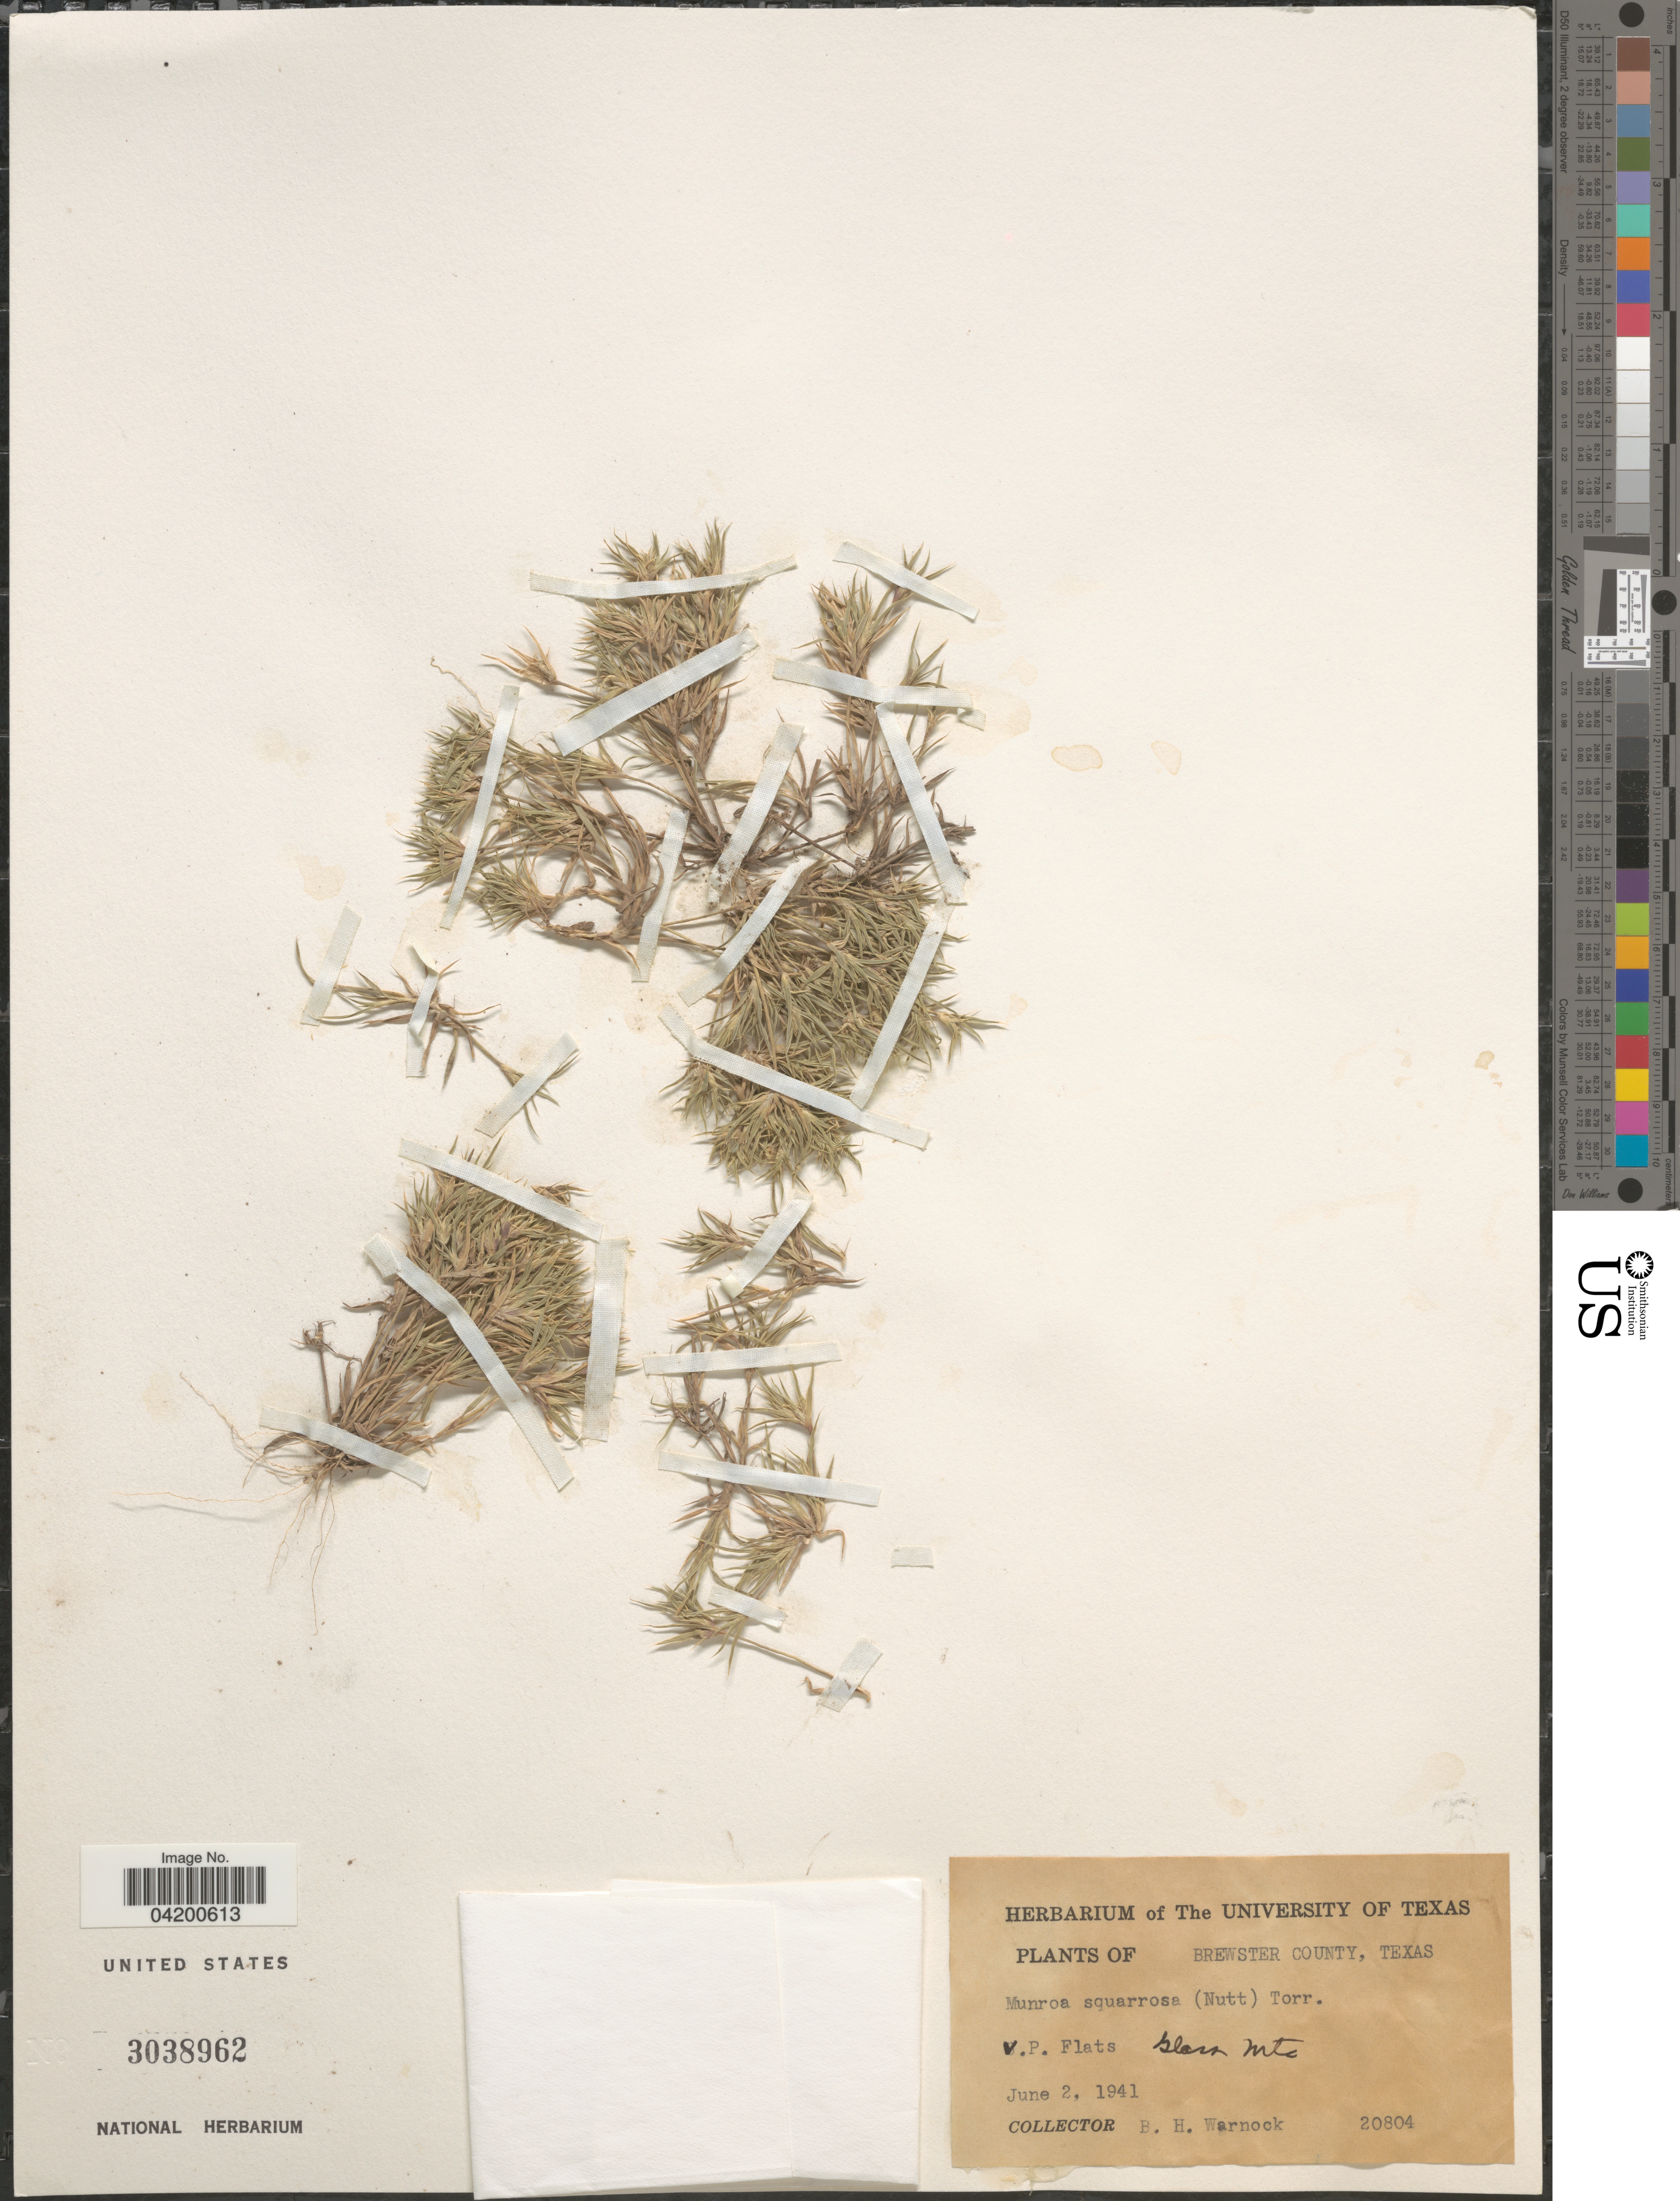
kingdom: Plantae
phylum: Tracheophyta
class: Liliopsida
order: Poales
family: Poaceae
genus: Munroa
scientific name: Munroa squarrosa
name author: (Nutt.) Torr.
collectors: B. H. Warnock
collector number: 20804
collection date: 1941-06-02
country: United States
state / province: Texas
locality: Brewster County. V.P. Flats Glass Mts.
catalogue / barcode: US 3038962